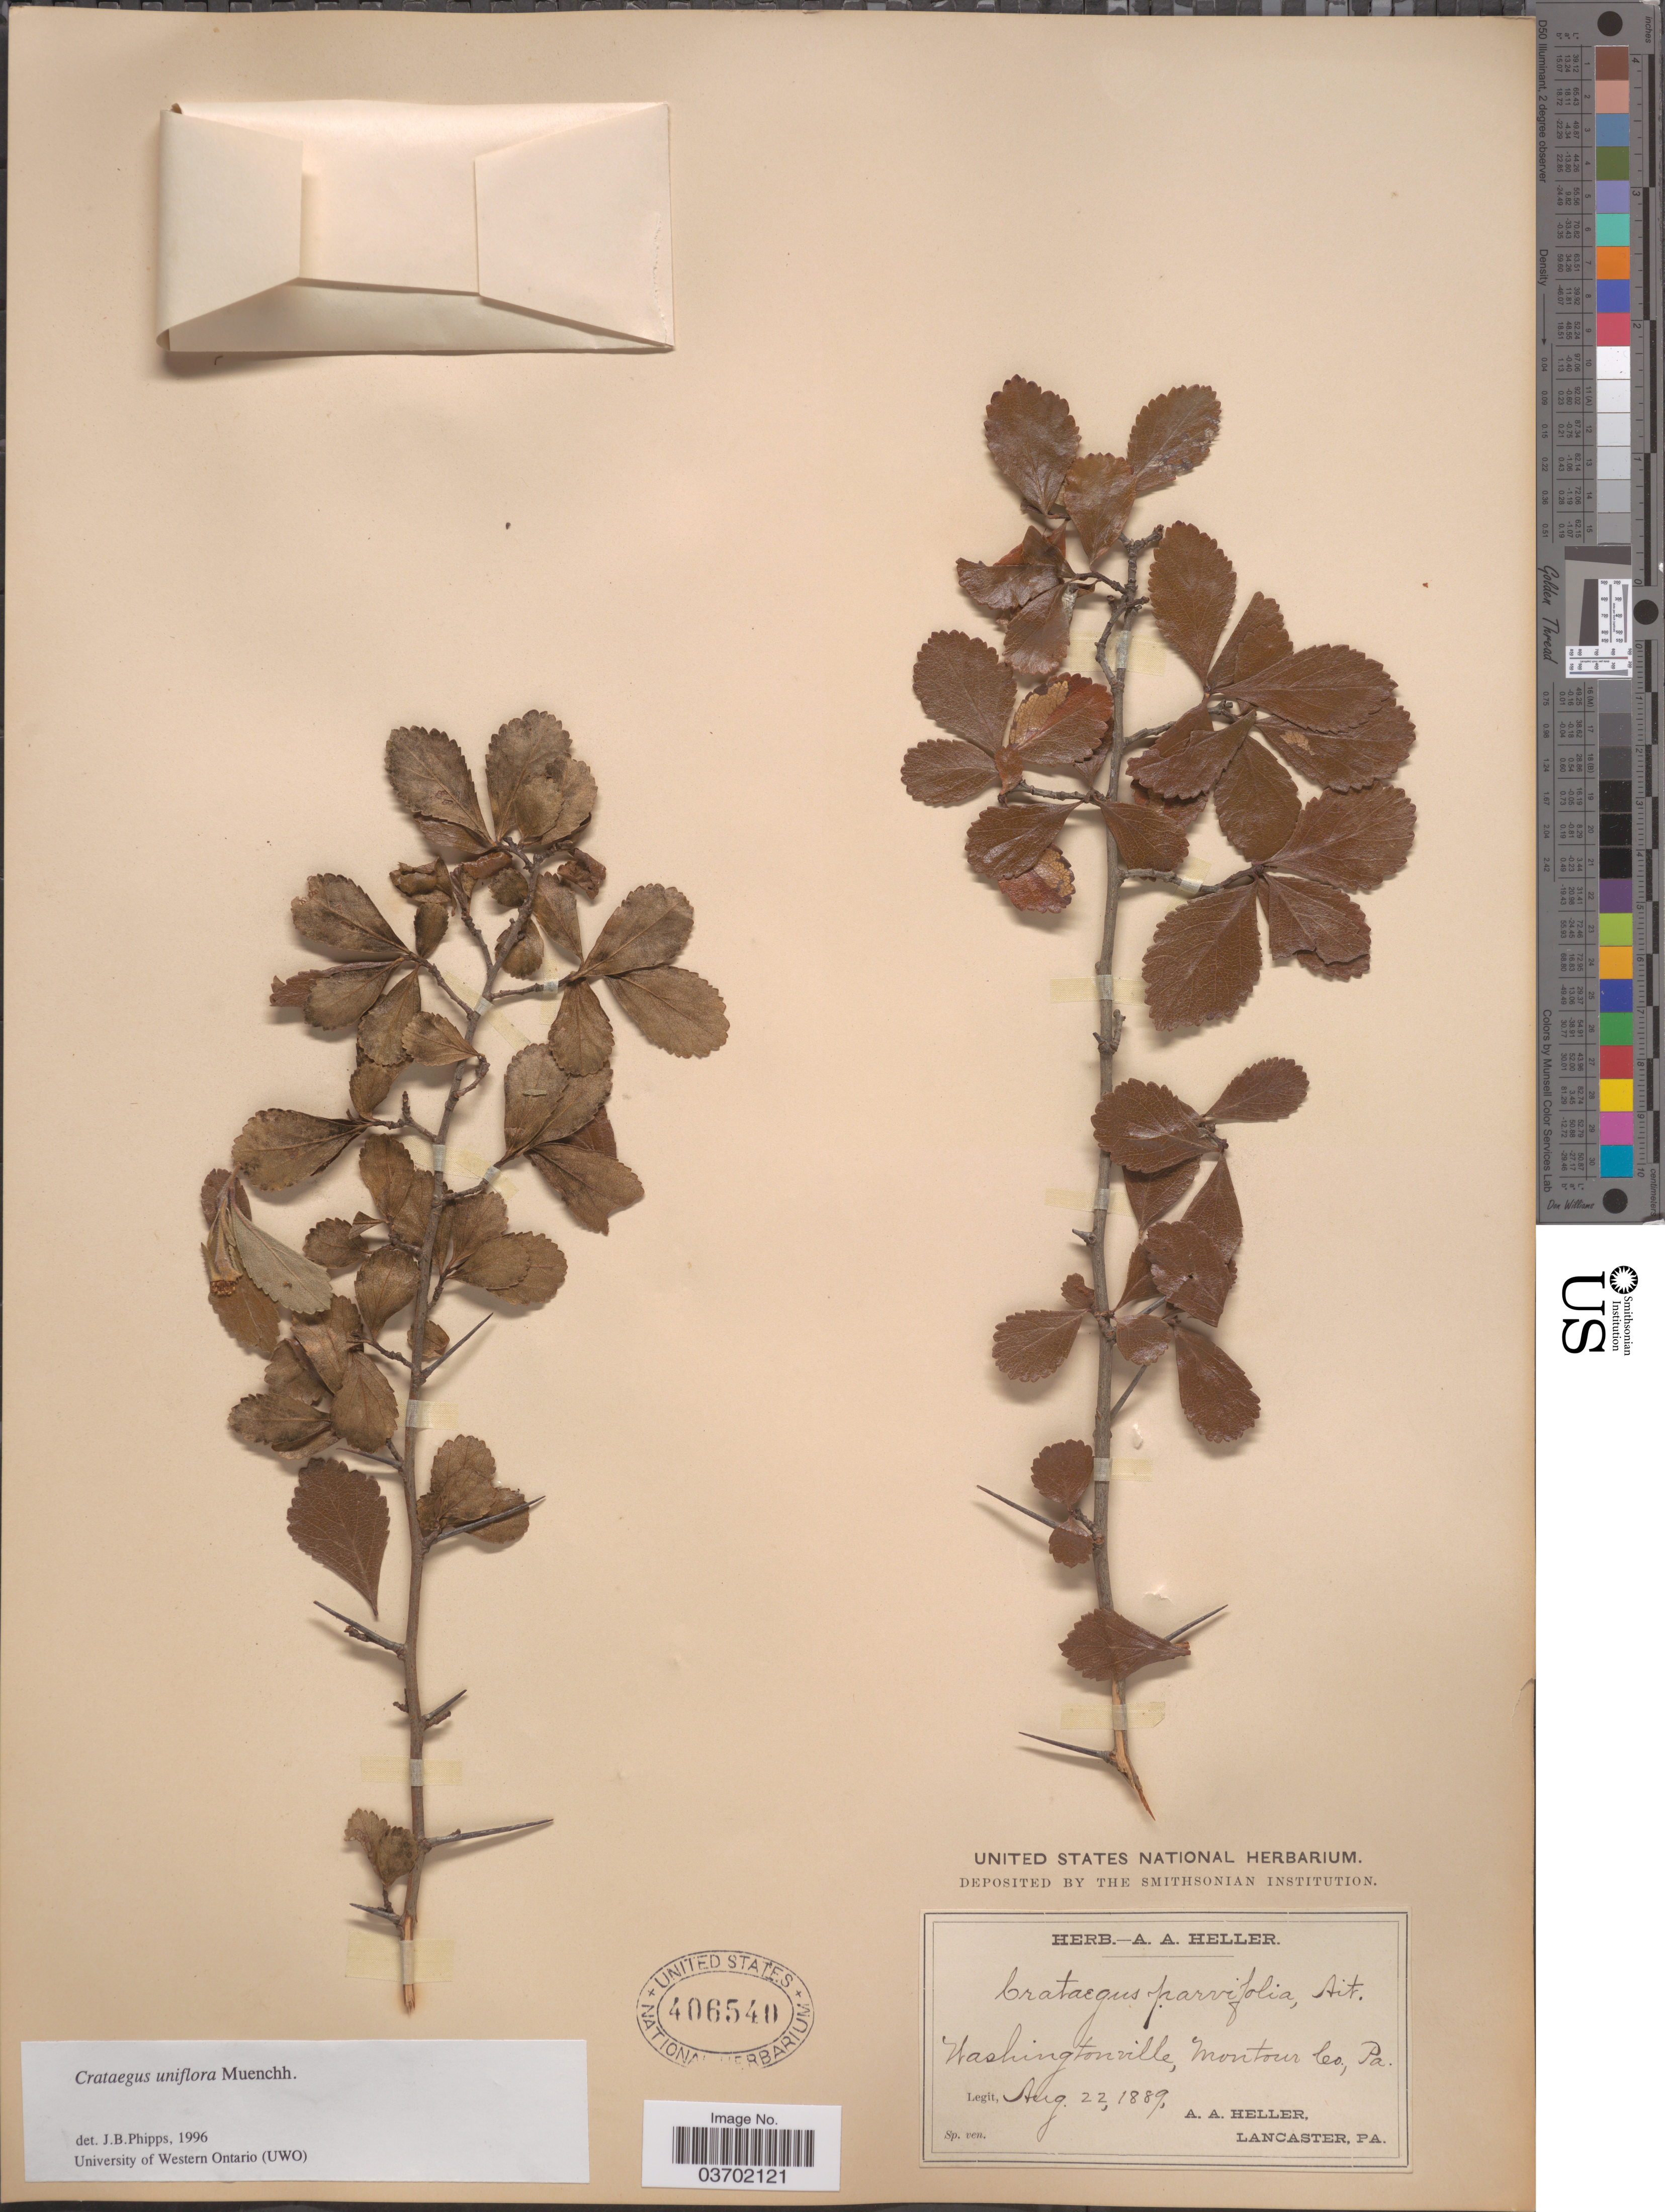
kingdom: Plantae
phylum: Tracheophyta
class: Magnoliopsida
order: Rosales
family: Rosaceae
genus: Crataegus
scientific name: Crataegus uniflora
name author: Münchh.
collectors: A. A. Heller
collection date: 1889-08-22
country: United States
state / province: Pennsylvania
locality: Washingtonville, Montour Co. Lancaster [unsure placement]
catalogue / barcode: US 406540